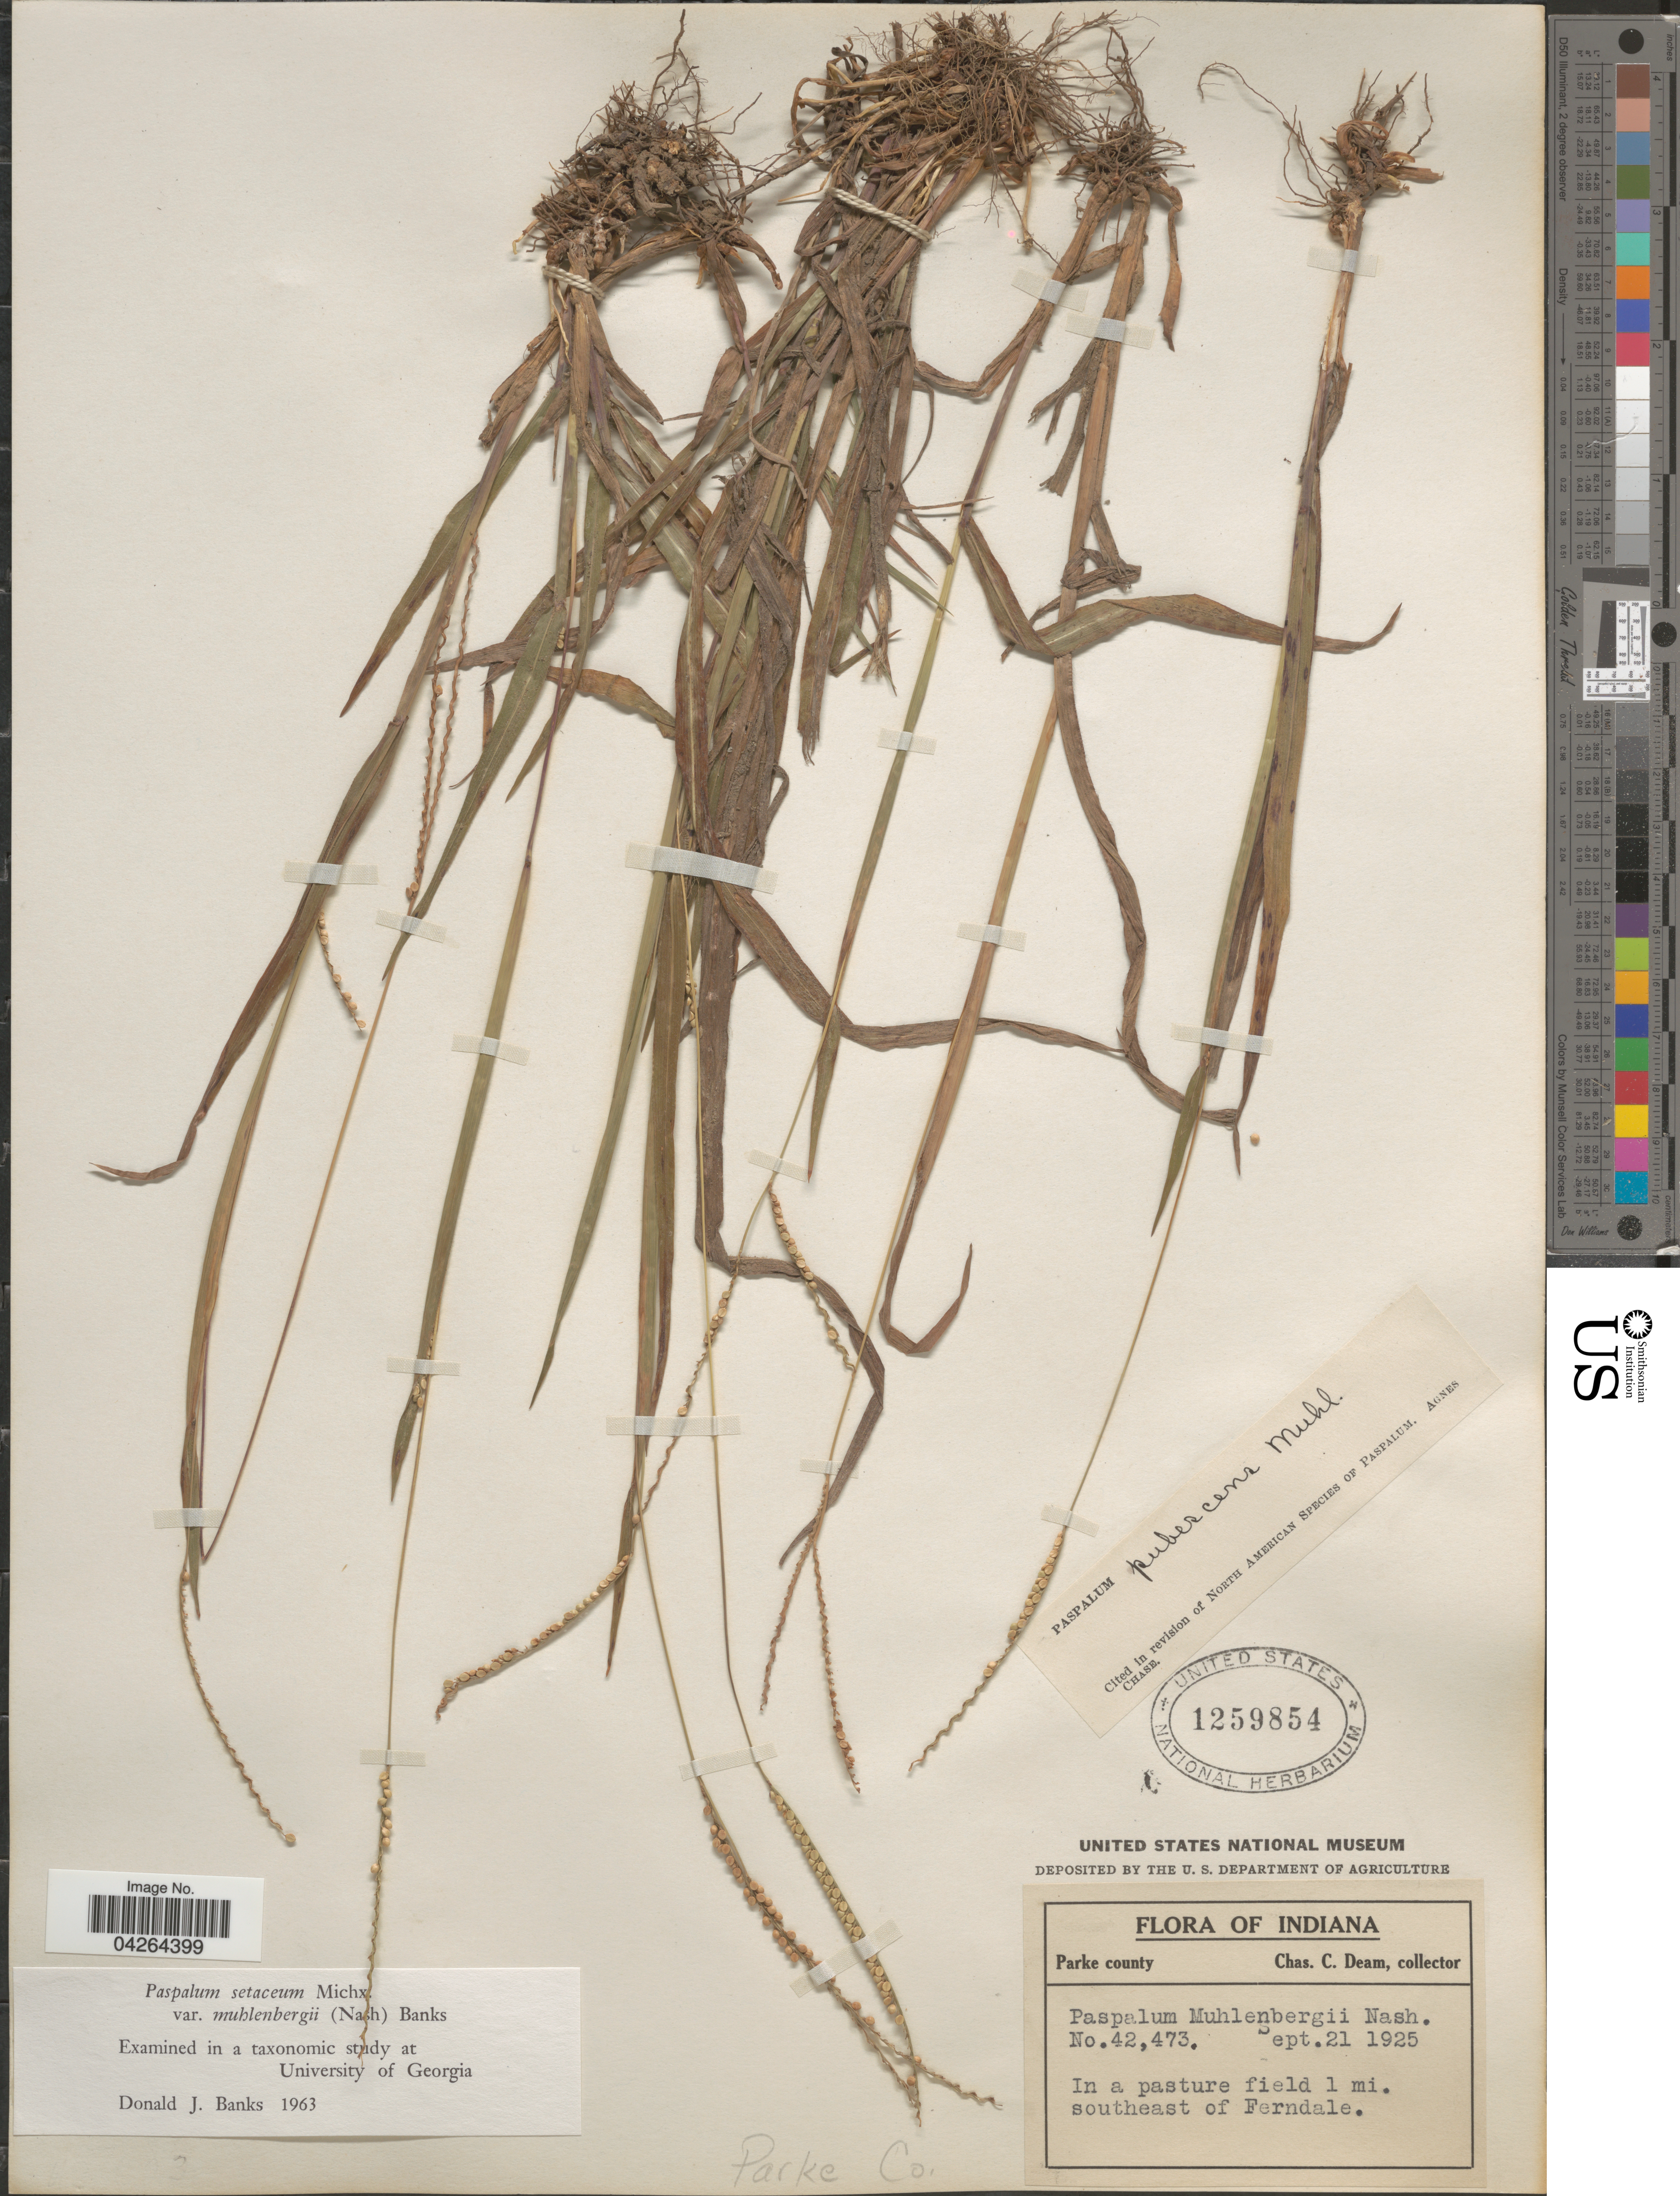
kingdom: Plantae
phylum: Tracheophyta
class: Liliopsida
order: Poales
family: Poaceae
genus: Paspalum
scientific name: Paspalum setaceum var. muhlenbergii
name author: (Nash) D.J. Banks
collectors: C. C. Deam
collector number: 42473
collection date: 1925-09-21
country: United States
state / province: Indiana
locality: Parke county. In a pasture field 1 mi. southeast of Ferndale. Parke Co.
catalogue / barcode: US 1259854